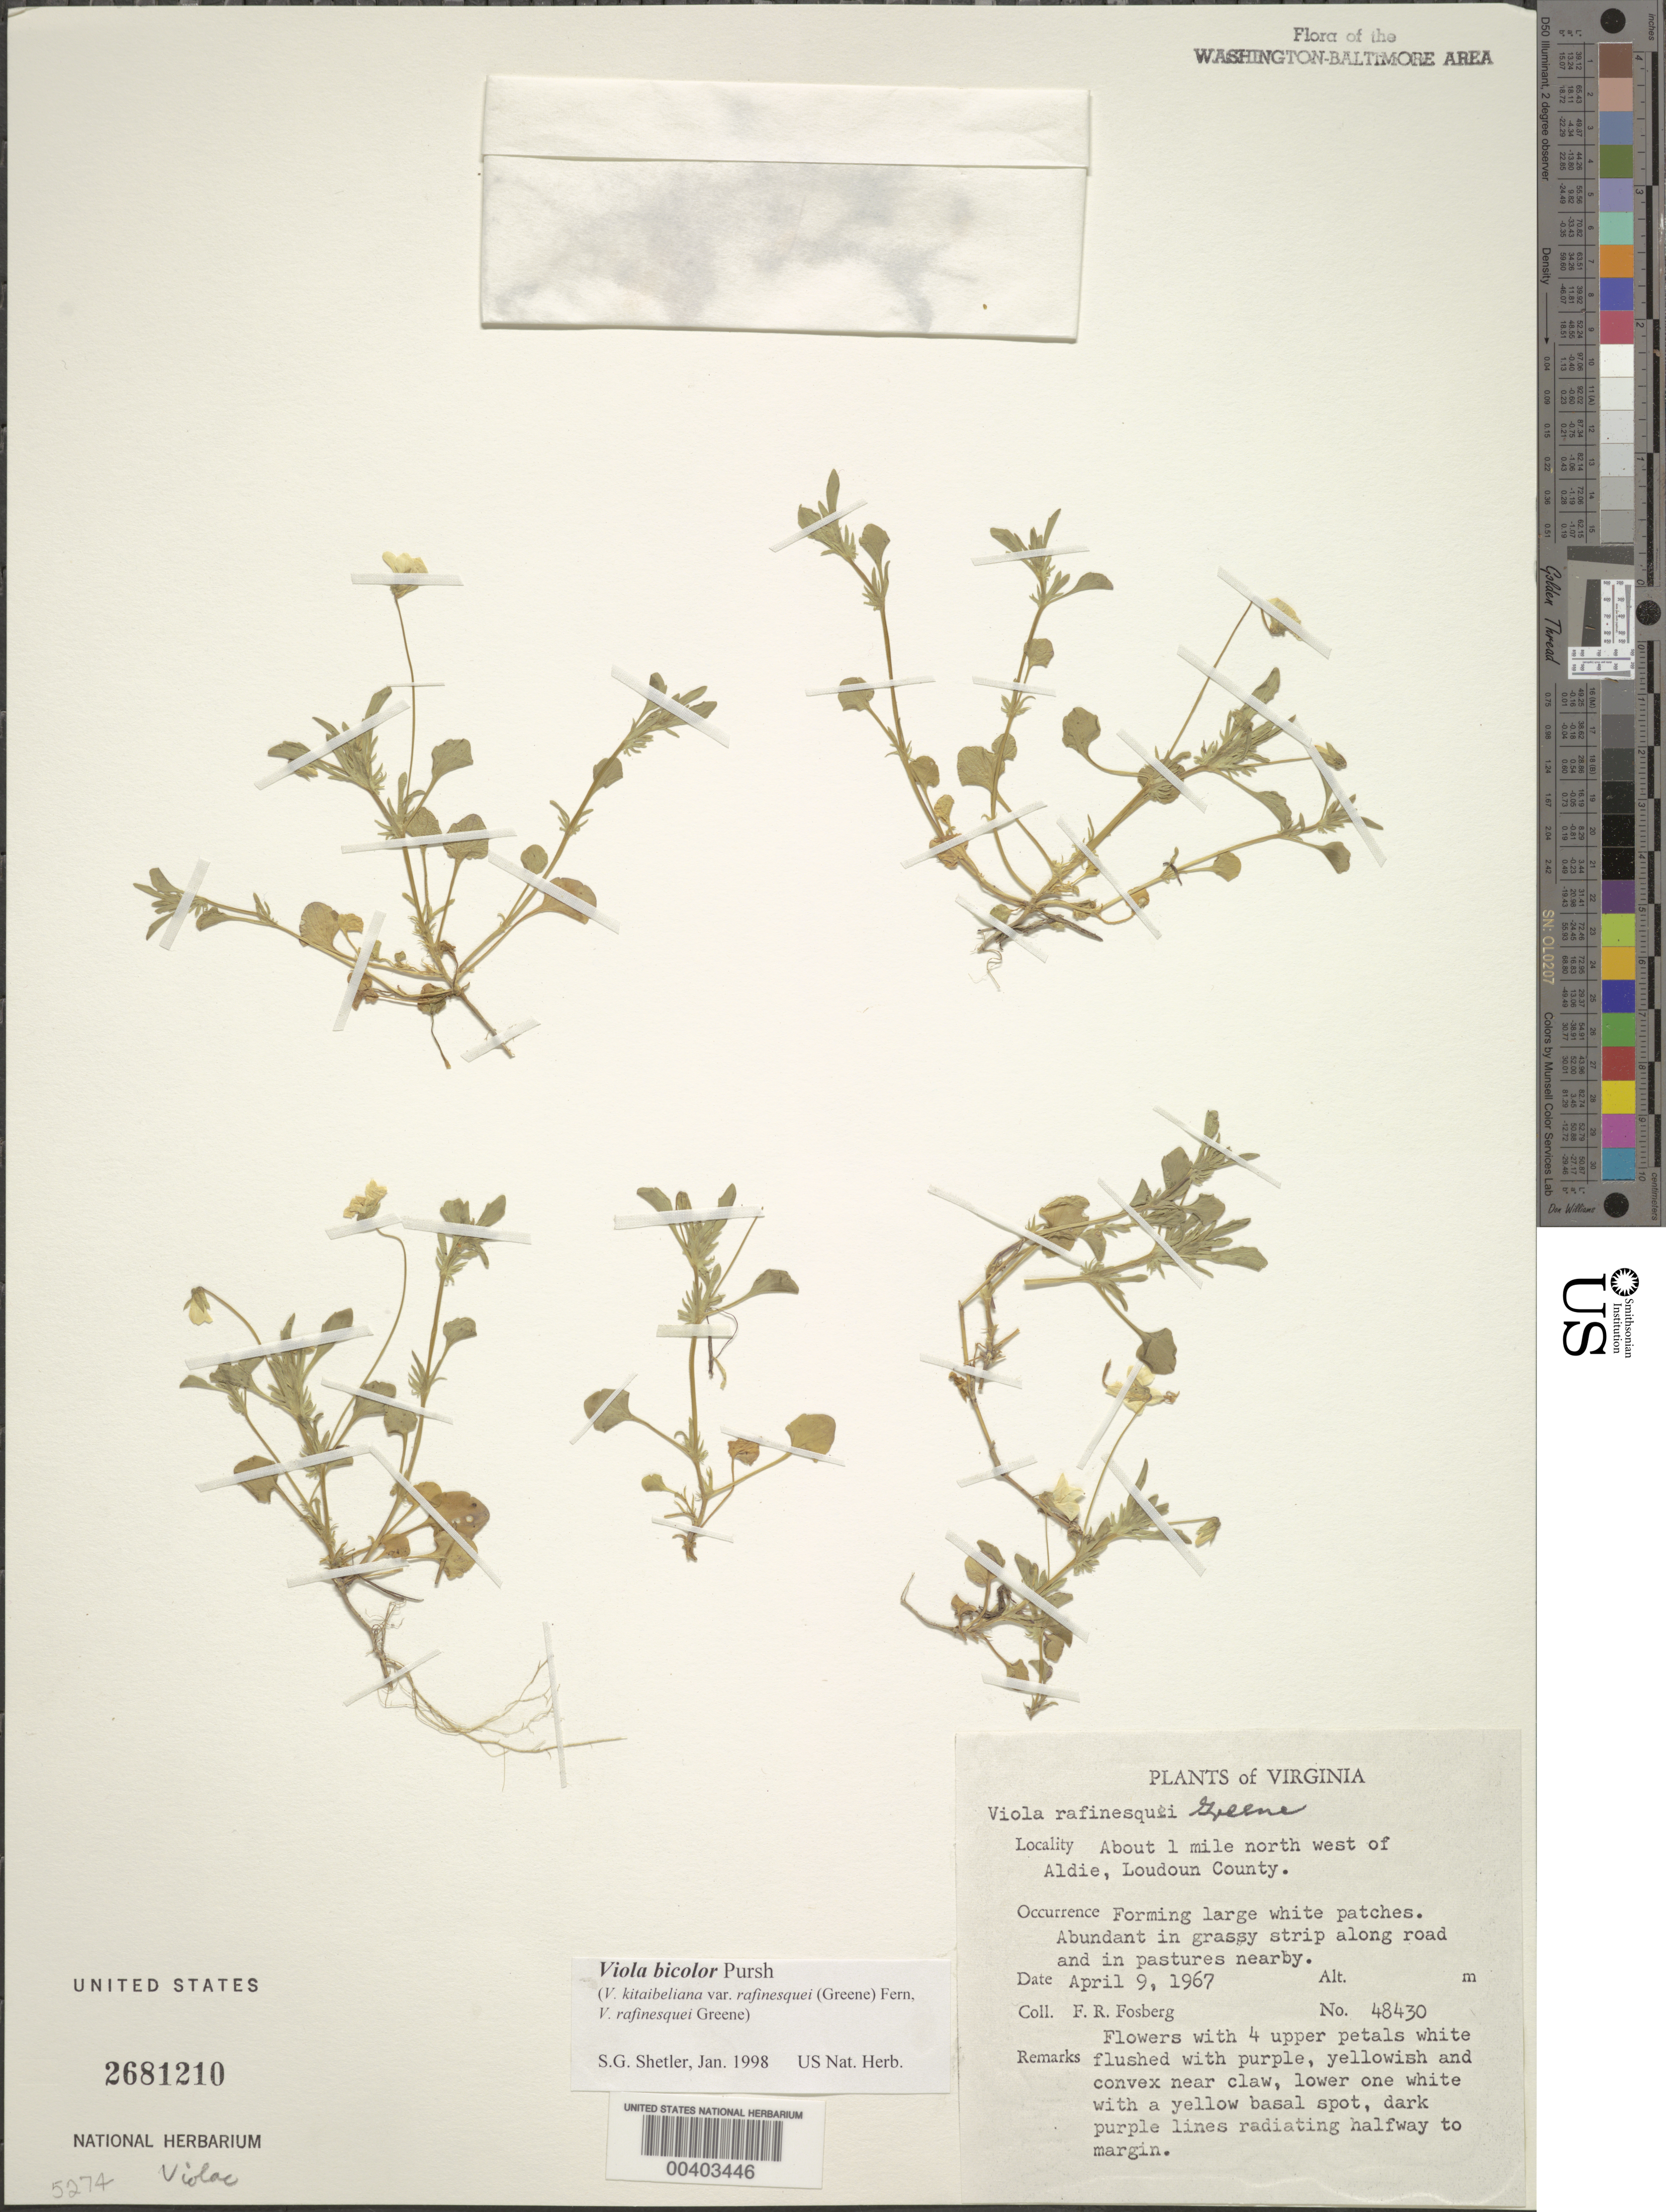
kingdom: Plantae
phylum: Tracheophyta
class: Magnoliopsida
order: Malpighiales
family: Violaceae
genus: Viola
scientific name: Viola bicolor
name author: Pursh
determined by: Shetler, Stanwyn G., (US), NMNH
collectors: F. R. Fosberg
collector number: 48430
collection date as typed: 09 Apr 1967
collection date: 1967-04-09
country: United States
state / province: Virginia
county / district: Loudoun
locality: Northwest of Aldie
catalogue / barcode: US 2681210